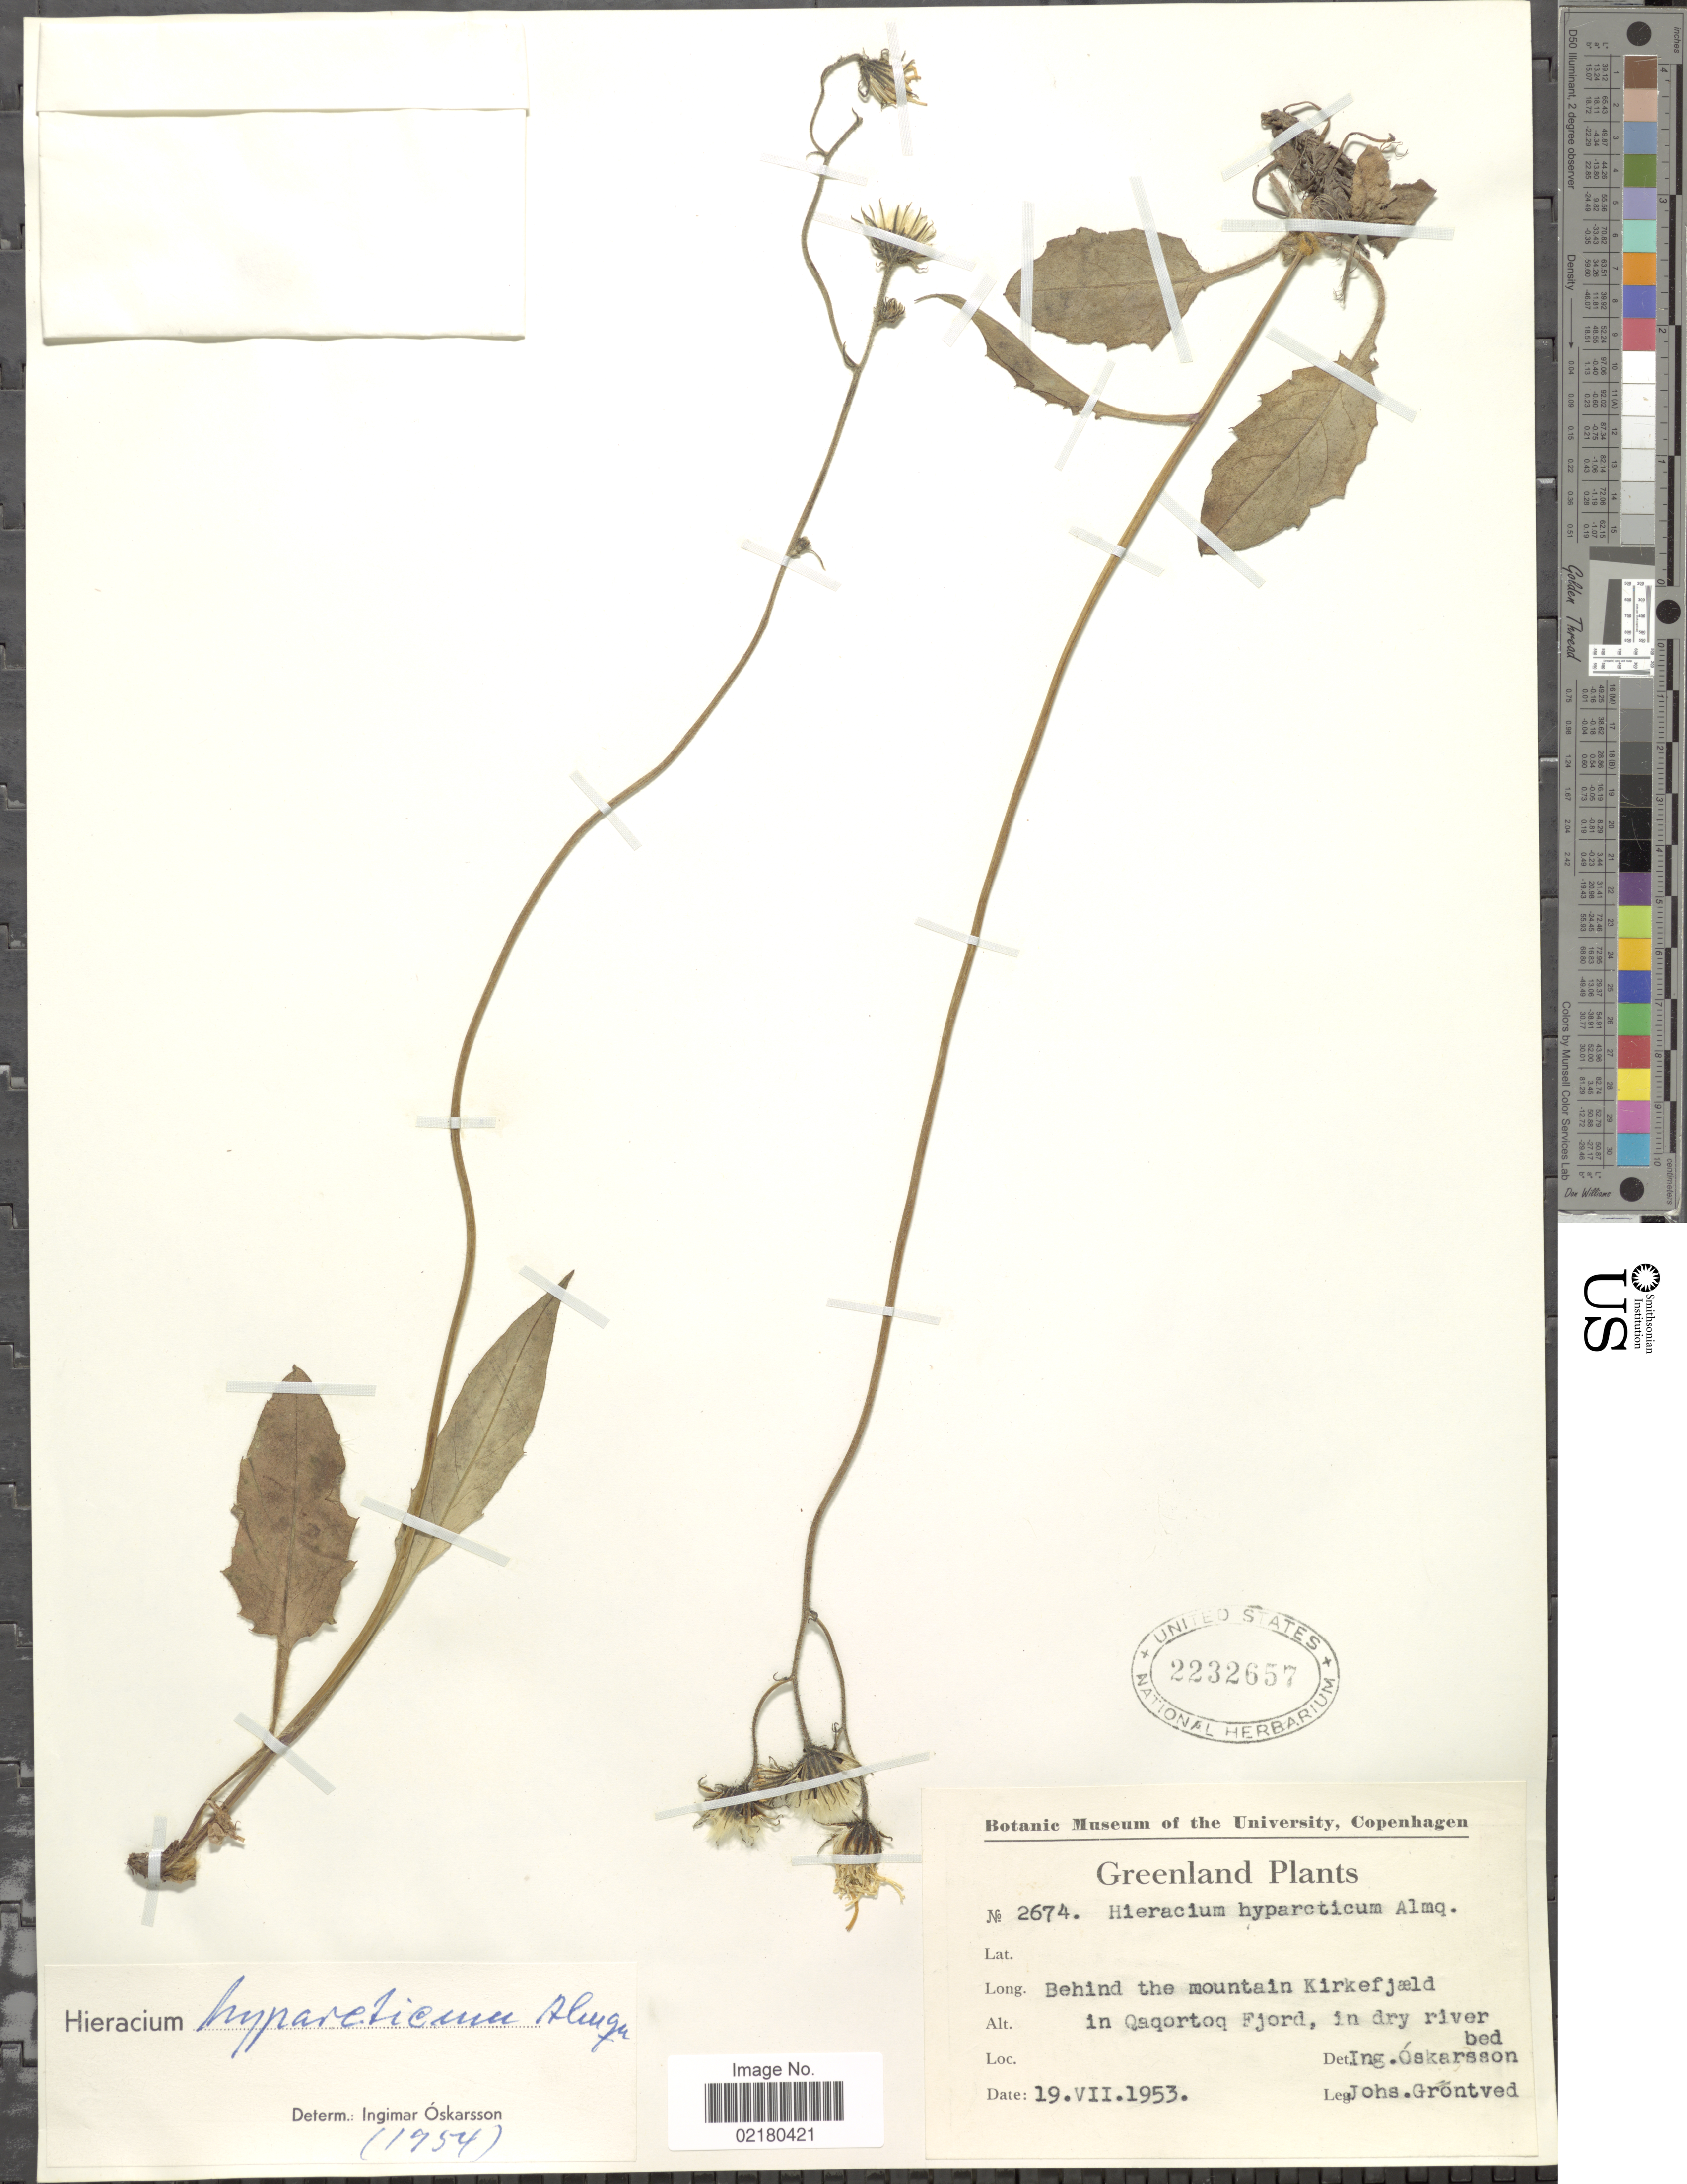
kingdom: Plantae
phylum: Tracheophyta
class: Magnoliopsida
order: Asterales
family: Asteraceae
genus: Hieracium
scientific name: Hieracium hyparcticum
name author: (Almquist) Elfstr.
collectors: J. Gröntved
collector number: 2674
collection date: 1953-07-19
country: Greenland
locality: Behind mountain Kirkefjaeld in Qaqortoq Fjord, in dry river bed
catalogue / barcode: US 2232657